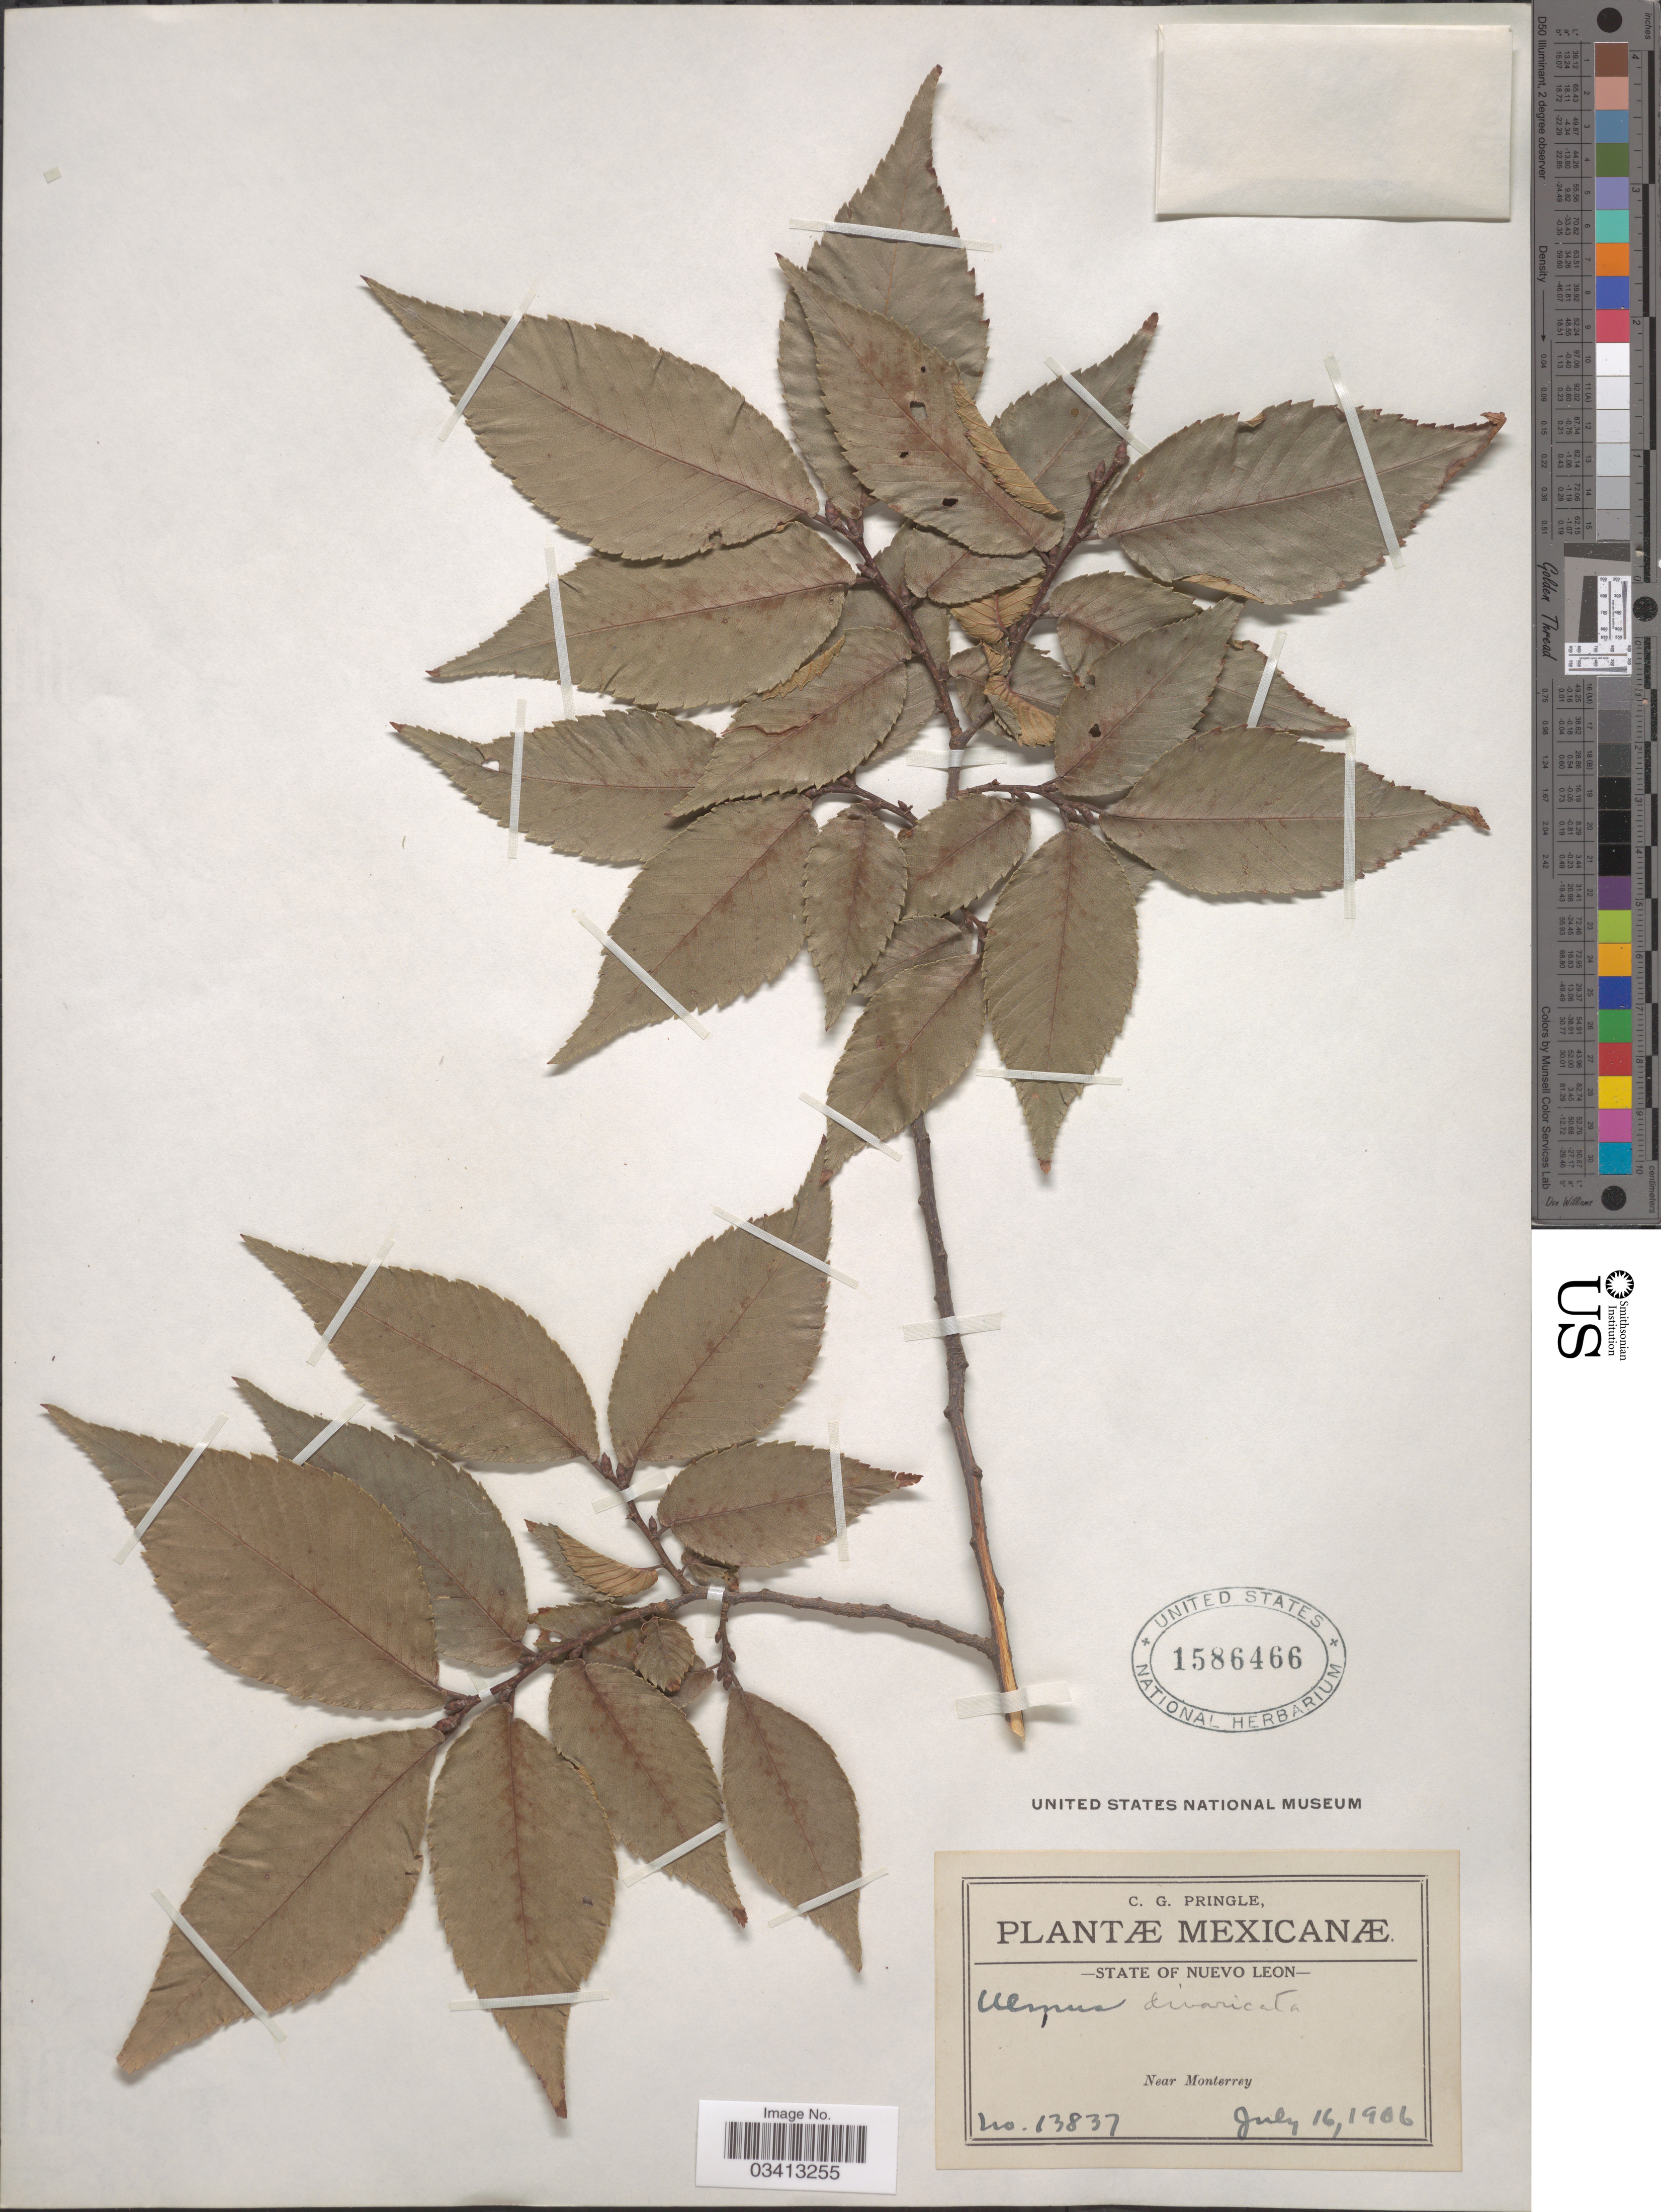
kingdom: Plantae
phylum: Tracheophyta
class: Magnoliopsida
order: Rosales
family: Ulmaceae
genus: Ulmus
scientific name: Ulmus divaricata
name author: C.H. Mull.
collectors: C. G. Pringle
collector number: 13837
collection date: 1906-07-16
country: Mexico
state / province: Nuevo León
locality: Near Monterrey.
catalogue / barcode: US 1586466